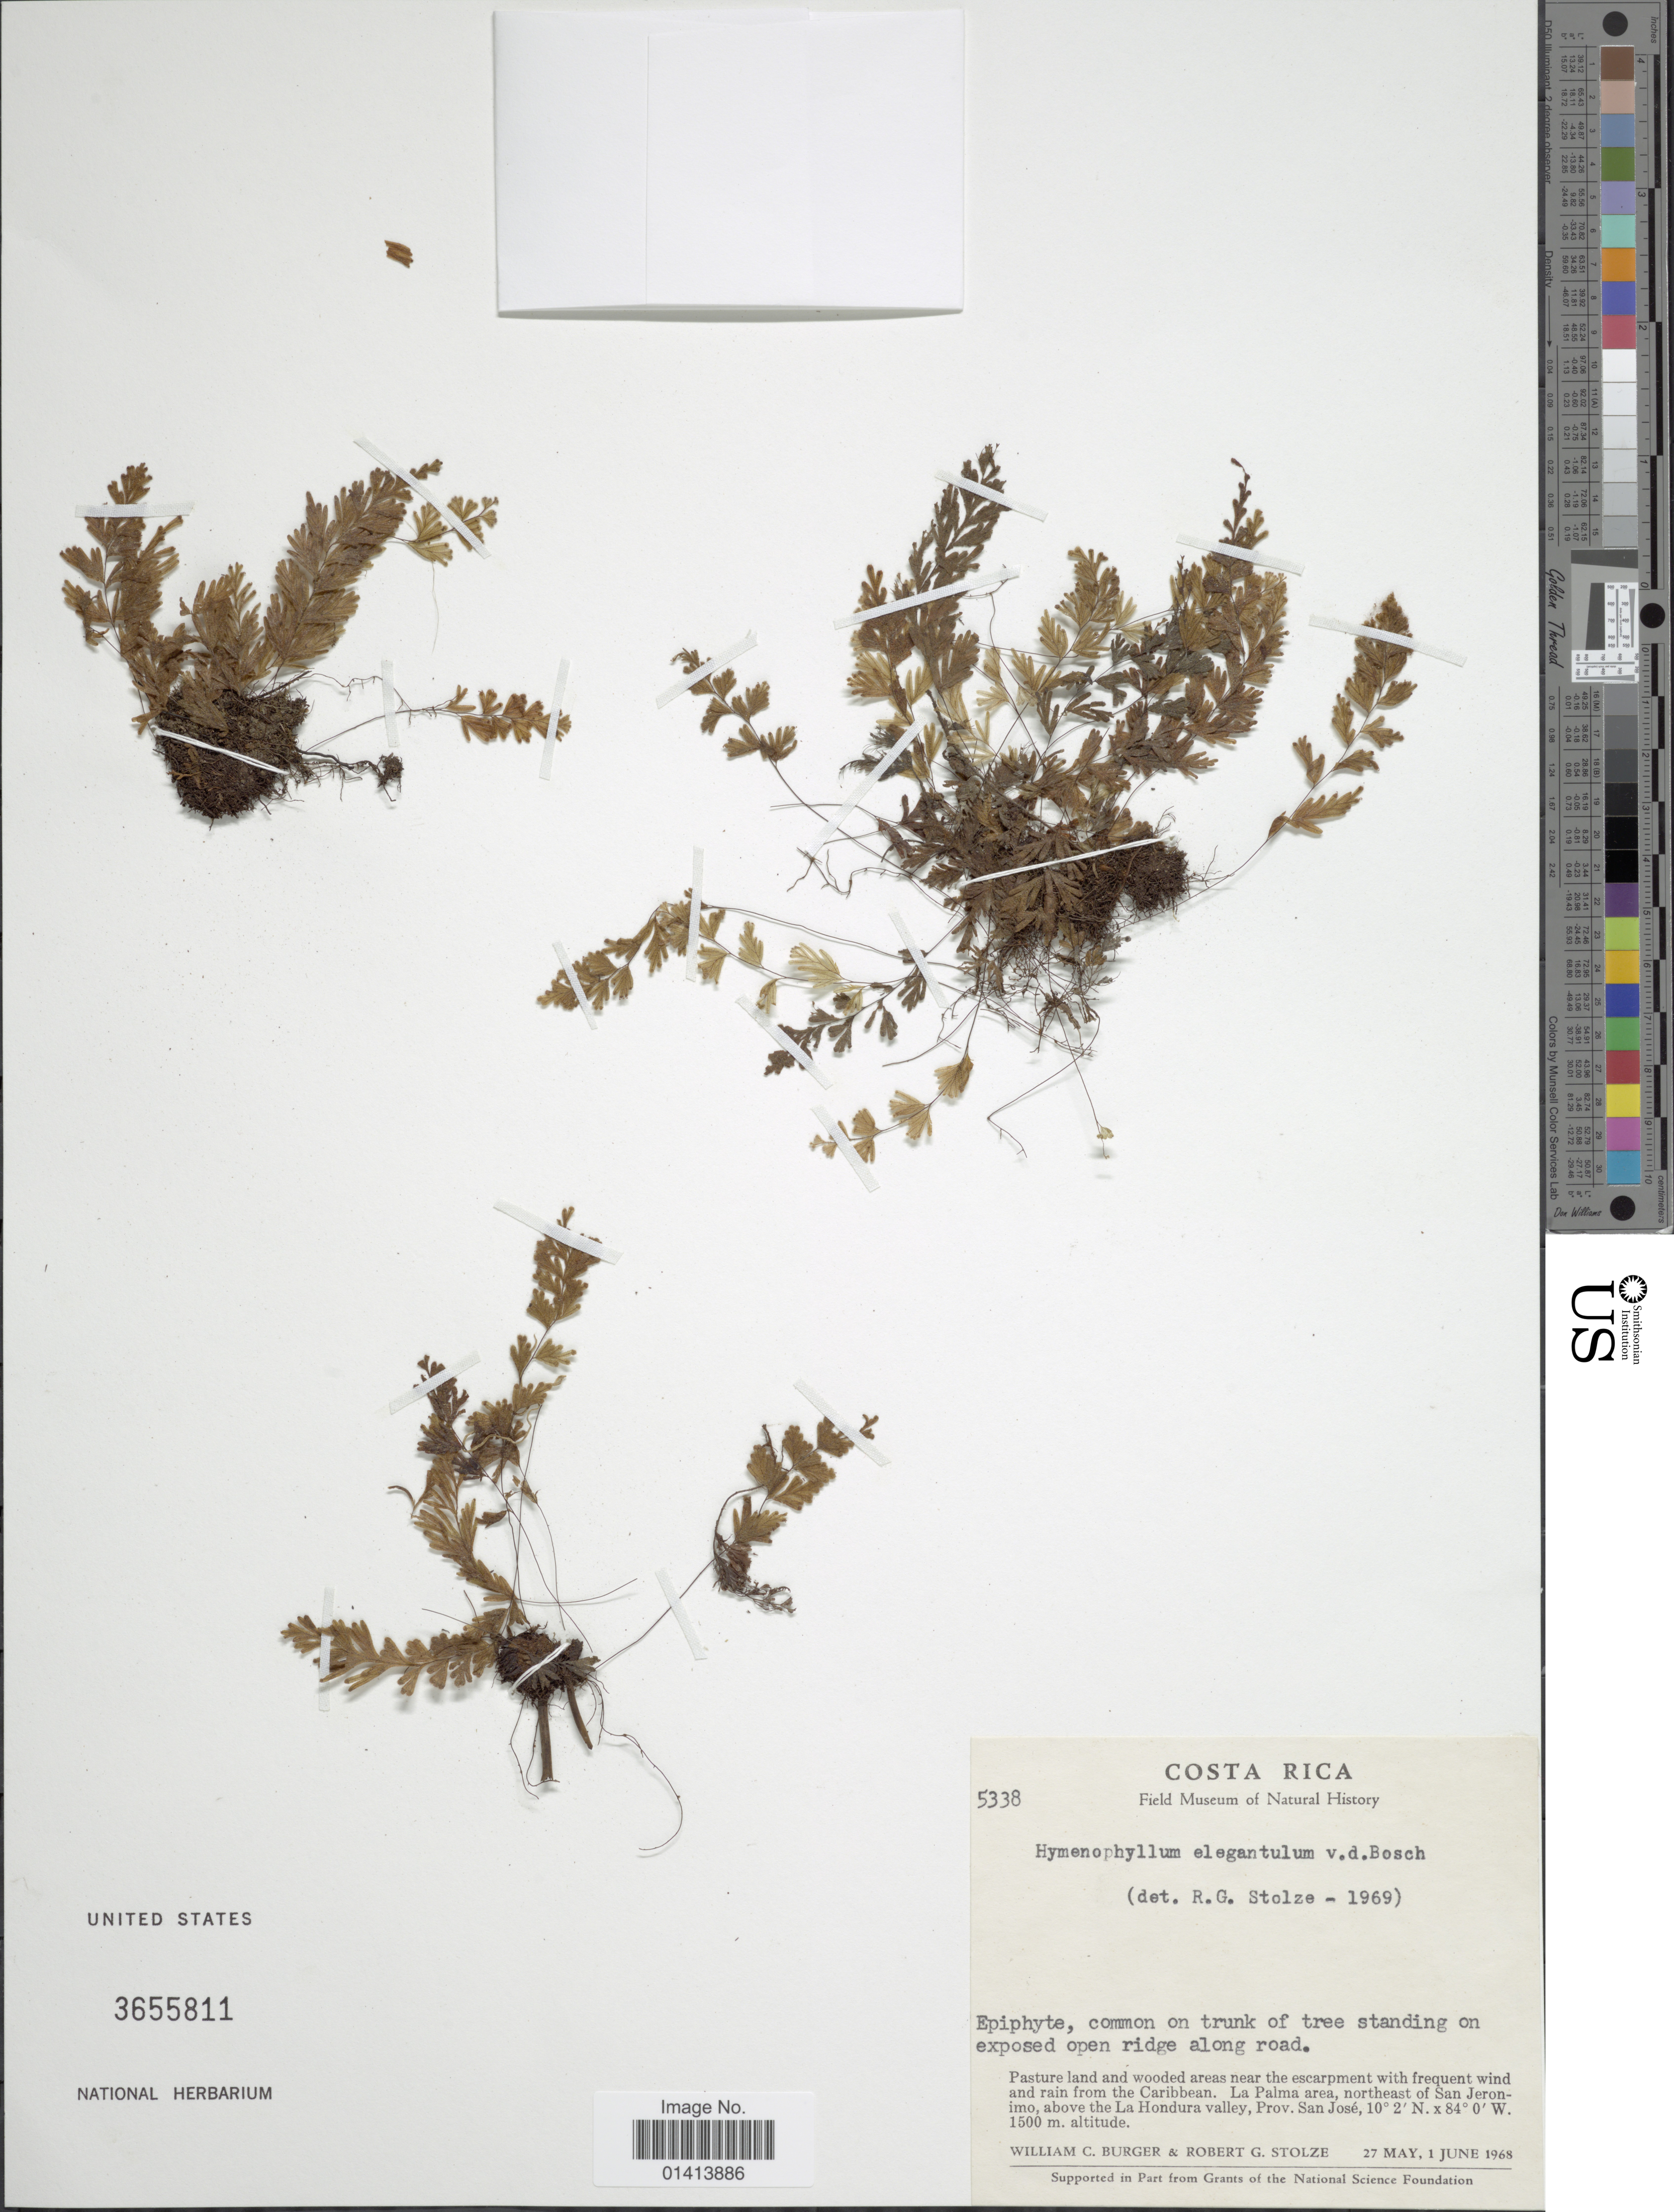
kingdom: Plantae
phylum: Tracheophyta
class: Polypodiopsida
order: Hymenophyllales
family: Hymenophyllaceae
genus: Hymenophyllum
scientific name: Hymenophyllum elegantulum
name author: Bosch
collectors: W. Burger & R. G. Stolze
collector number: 5338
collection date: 1968-05-27/1968-06-01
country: Costa Rica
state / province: San José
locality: La Palma area, northeast of San Jeronimo, above La Hondura valley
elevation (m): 1500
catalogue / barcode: US 3655811